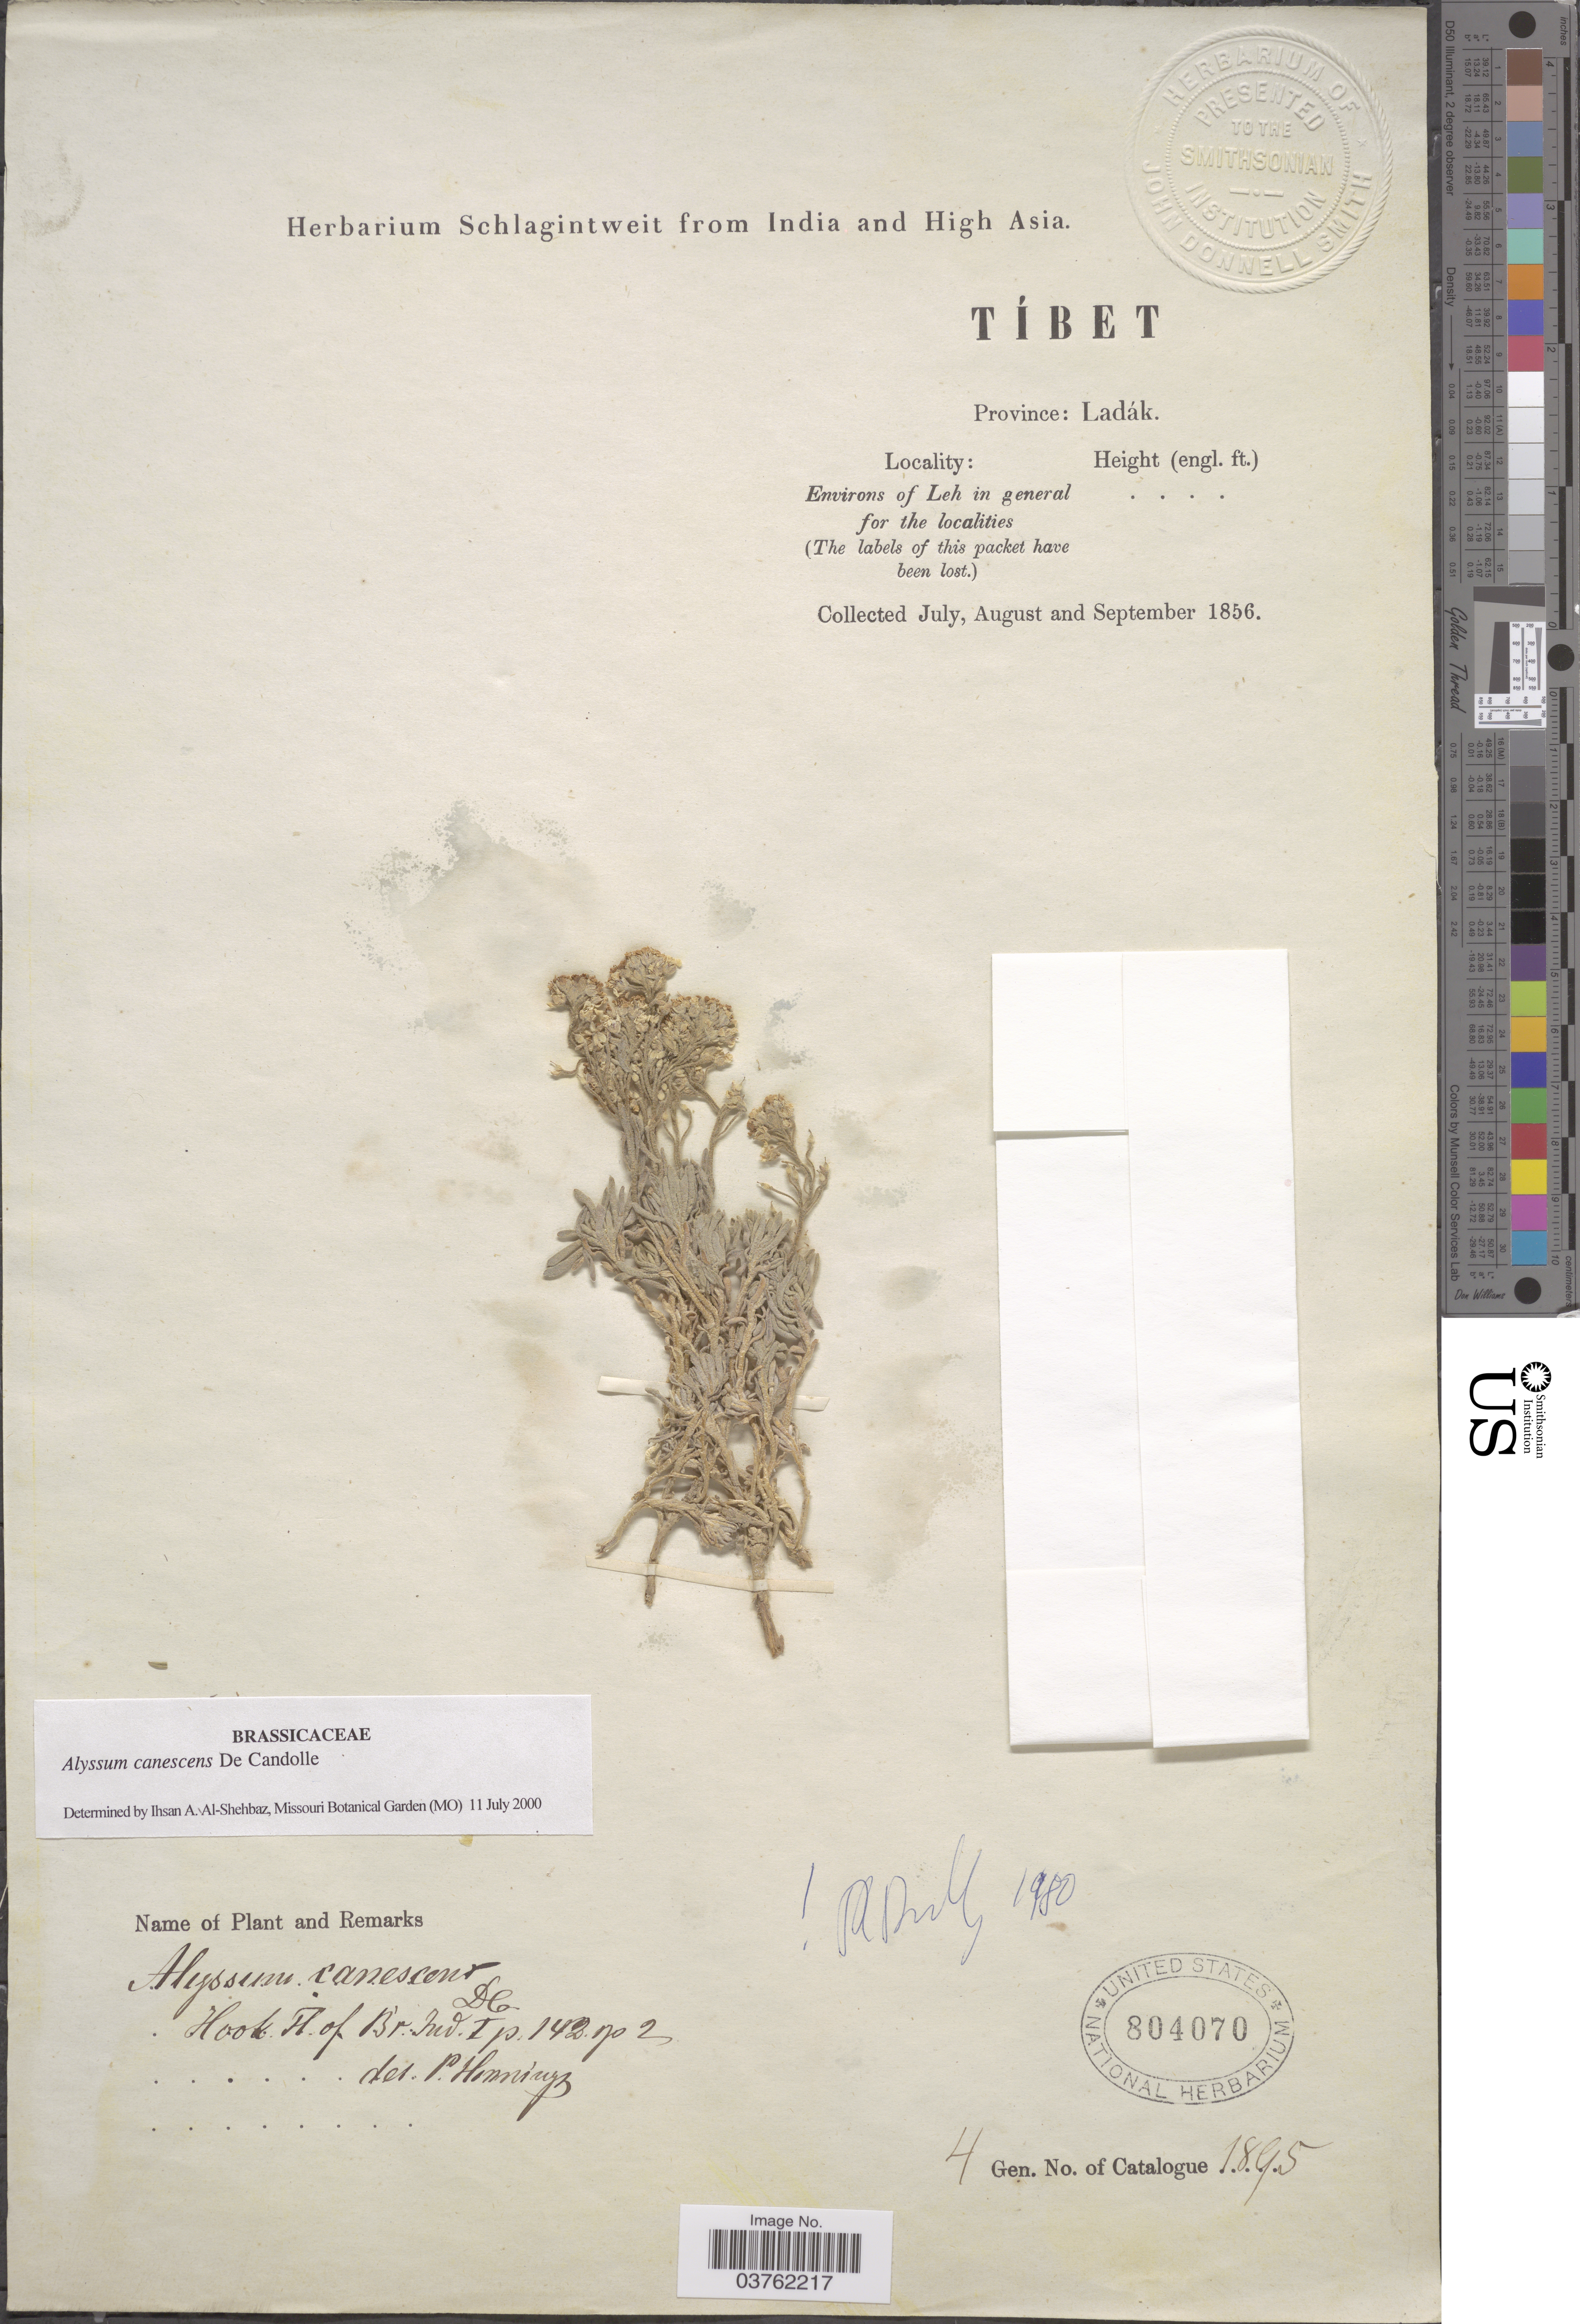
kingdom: Plantae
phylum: Tracheophyta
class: Magnoliopsida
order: Brassicales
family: Brassicaceae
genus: Alyssum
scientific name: Alyssum canescens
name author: DC.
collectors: ex herb. Schlagintweit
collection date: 1856-07/1856-09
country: India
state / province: Ladakh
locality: Tíbet. Province: Ladák. Environs of Leh in general for the localities.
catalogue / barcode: US 804070